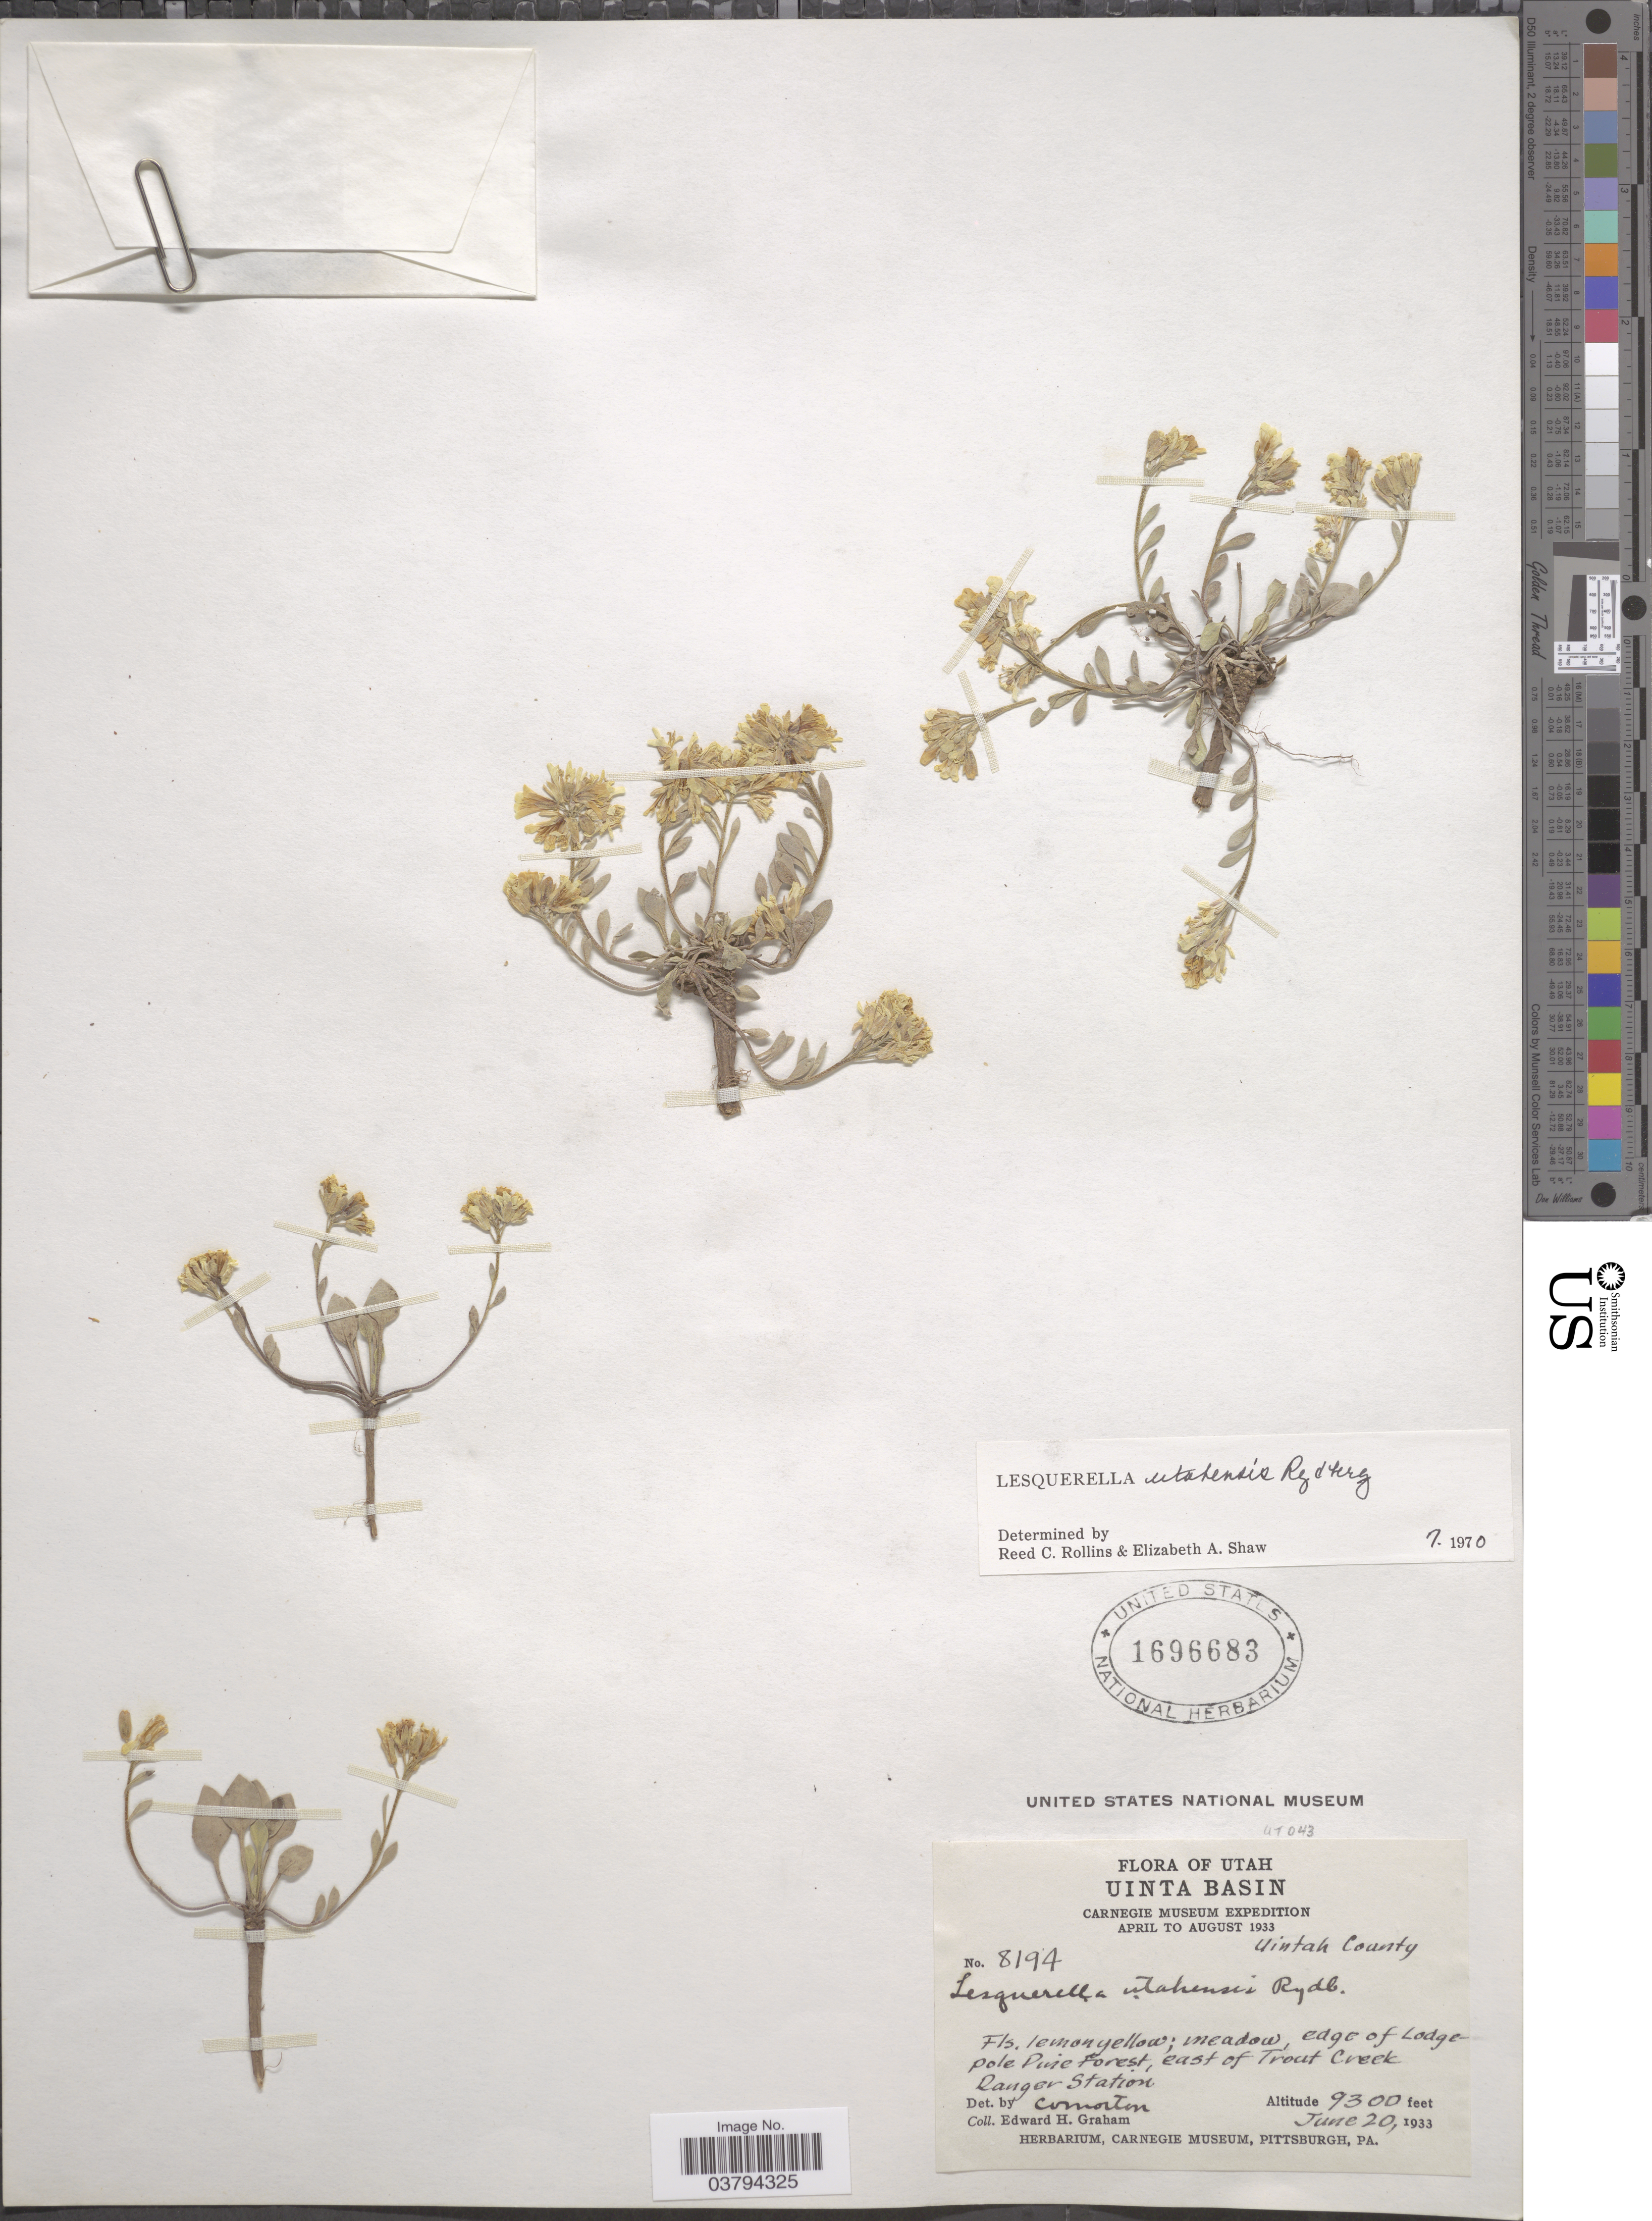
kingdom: Plantae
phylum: Tracheophyta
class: Magnoliopsida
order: Brassicales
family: Brassicaceae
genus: Lesquerella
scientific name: Lesquerella utahensis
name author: Rydb.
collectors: E. H. Graham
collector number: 8194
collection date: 1933-06-20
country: United States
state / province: Utah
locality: Uinta Basin. Uintah County. Edge of Lodge-pole Pine Forest, east of Trout Creek. Ranger Station.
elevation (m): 2835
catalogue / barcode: US 1696683